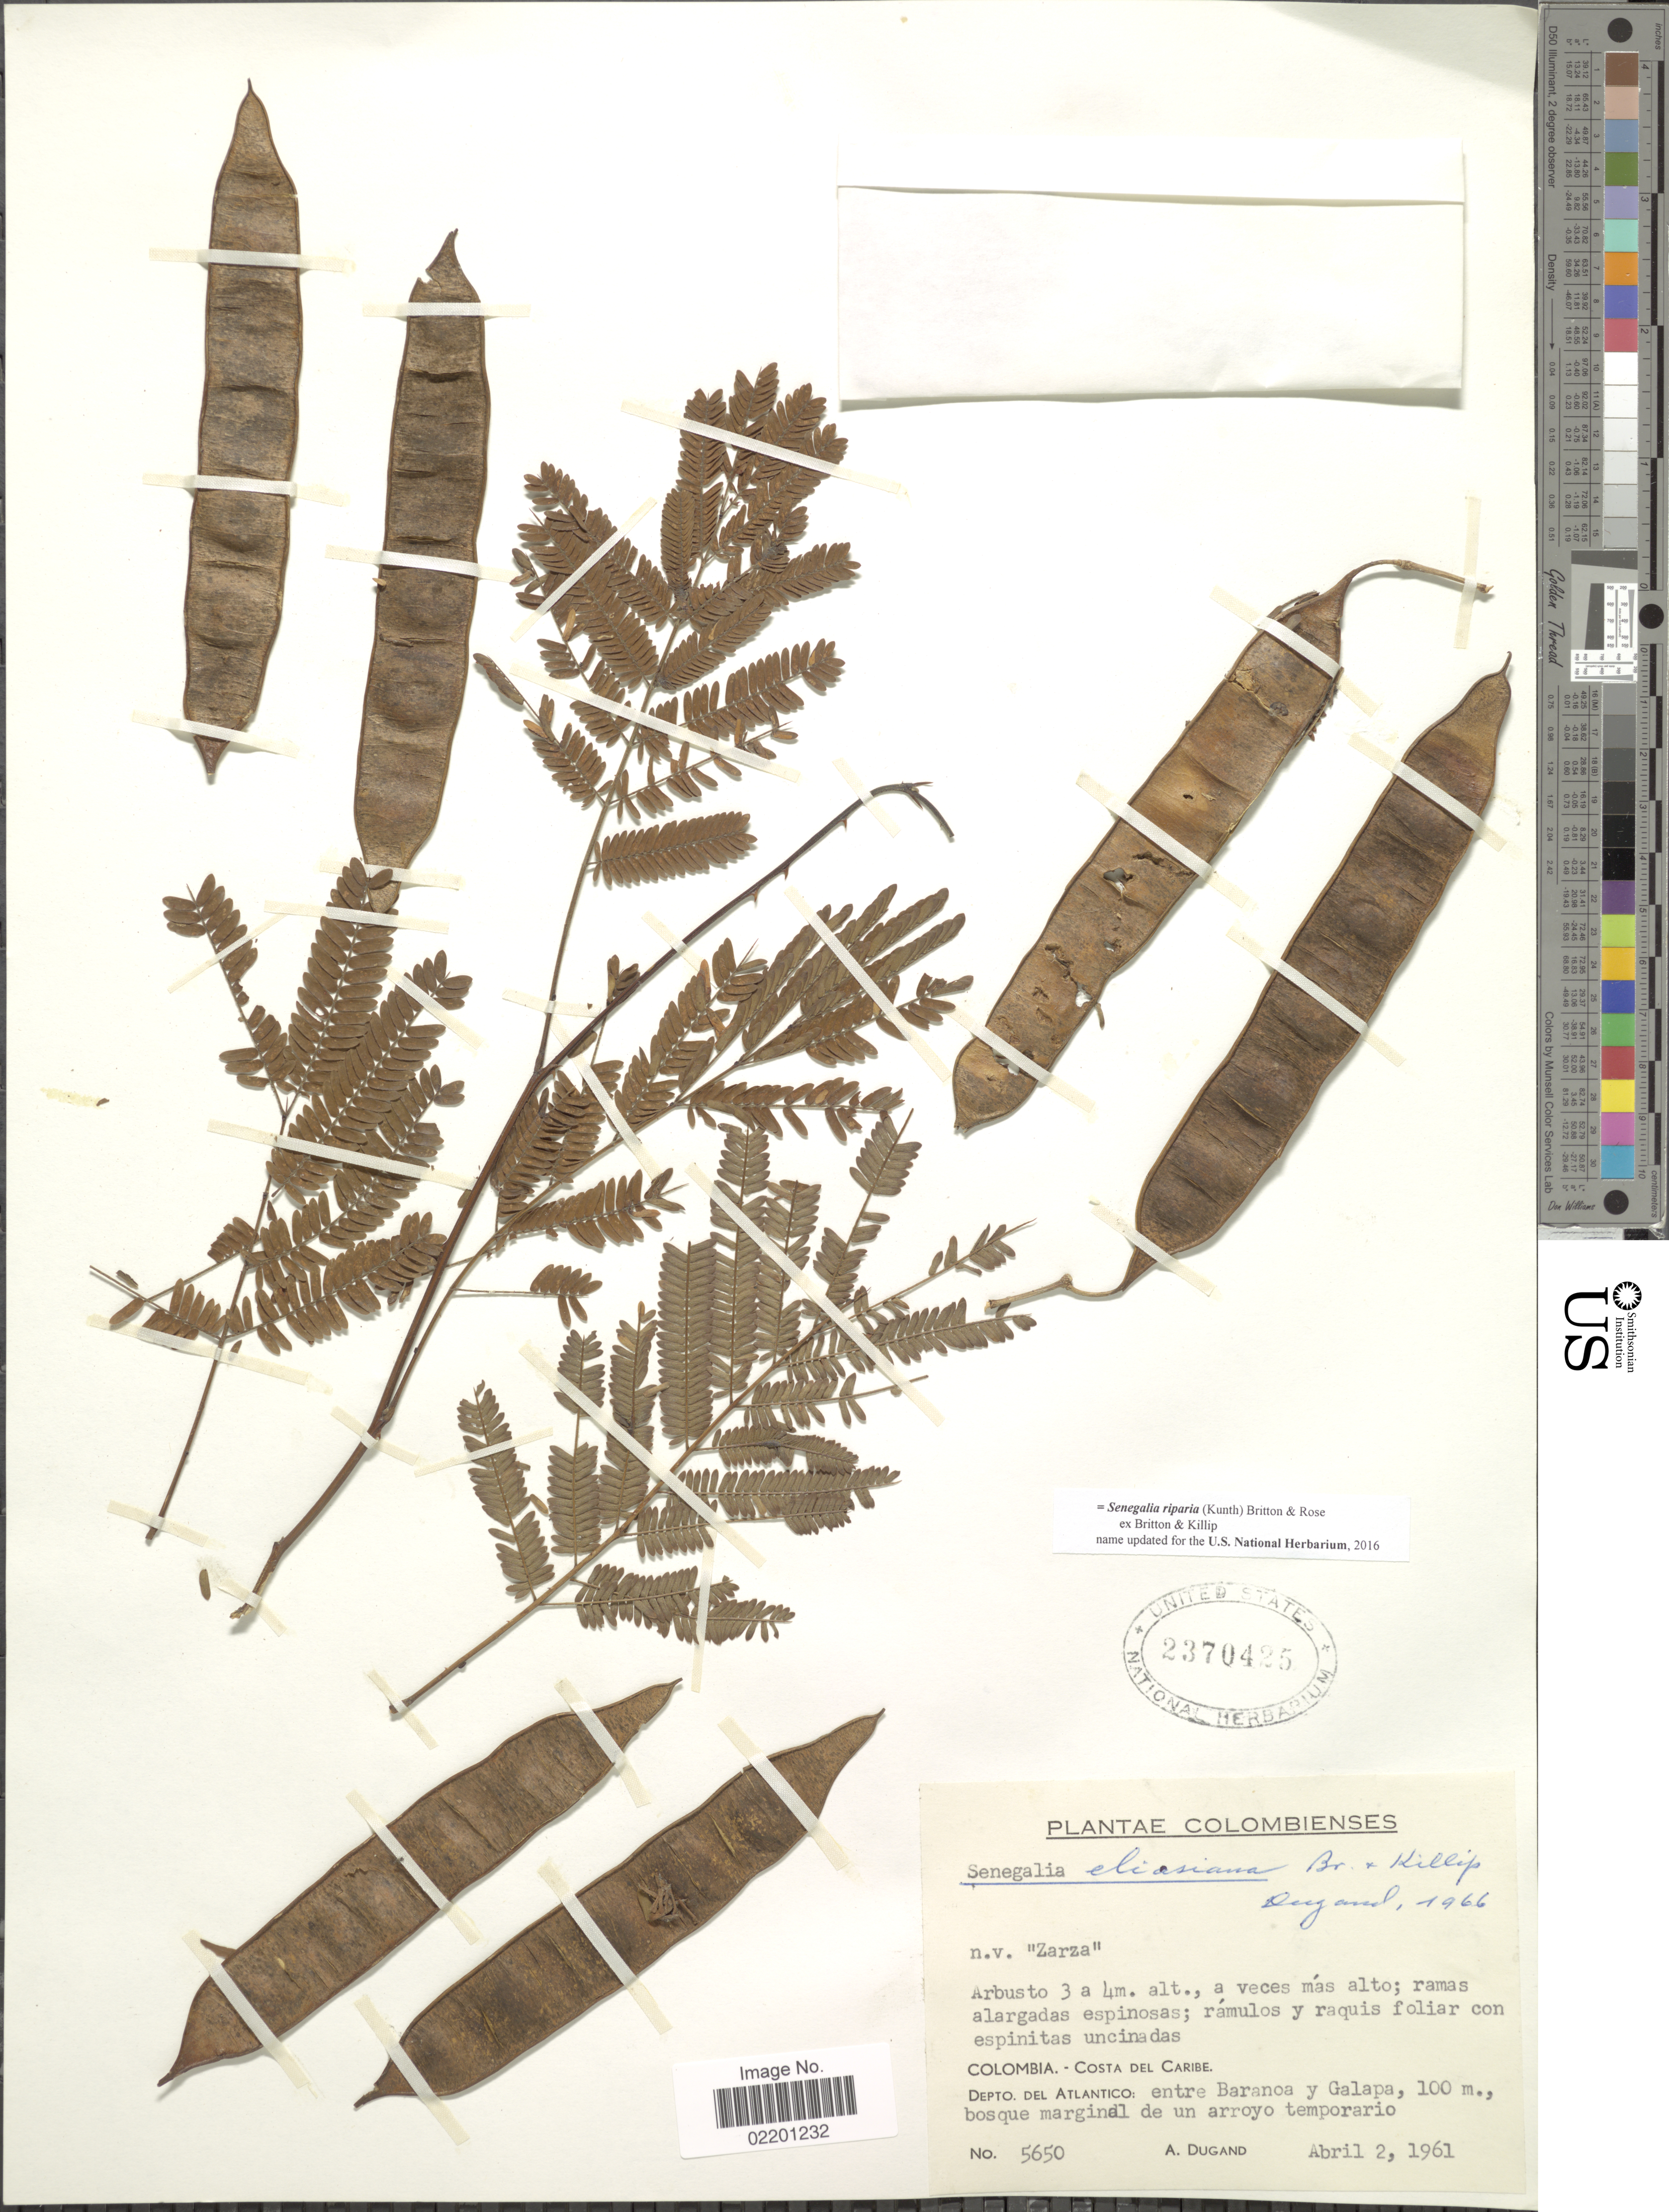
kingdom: Plantae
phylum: Tracheophyta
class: Magnoliopsida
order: Fabales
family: Fabaceae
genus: Senegalia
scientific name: Senegalia riparia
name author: (Kunth) Britton & Rose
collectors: A. Dugand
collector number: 5650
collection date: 1961-04-02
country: Colombia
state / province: Atlántico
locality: Costa del Caribe. Depto. del Atlantico; entre Baranoa y Galapa. bosque marginal de un arroyo temporario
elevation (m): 100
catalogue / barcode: US 2370425